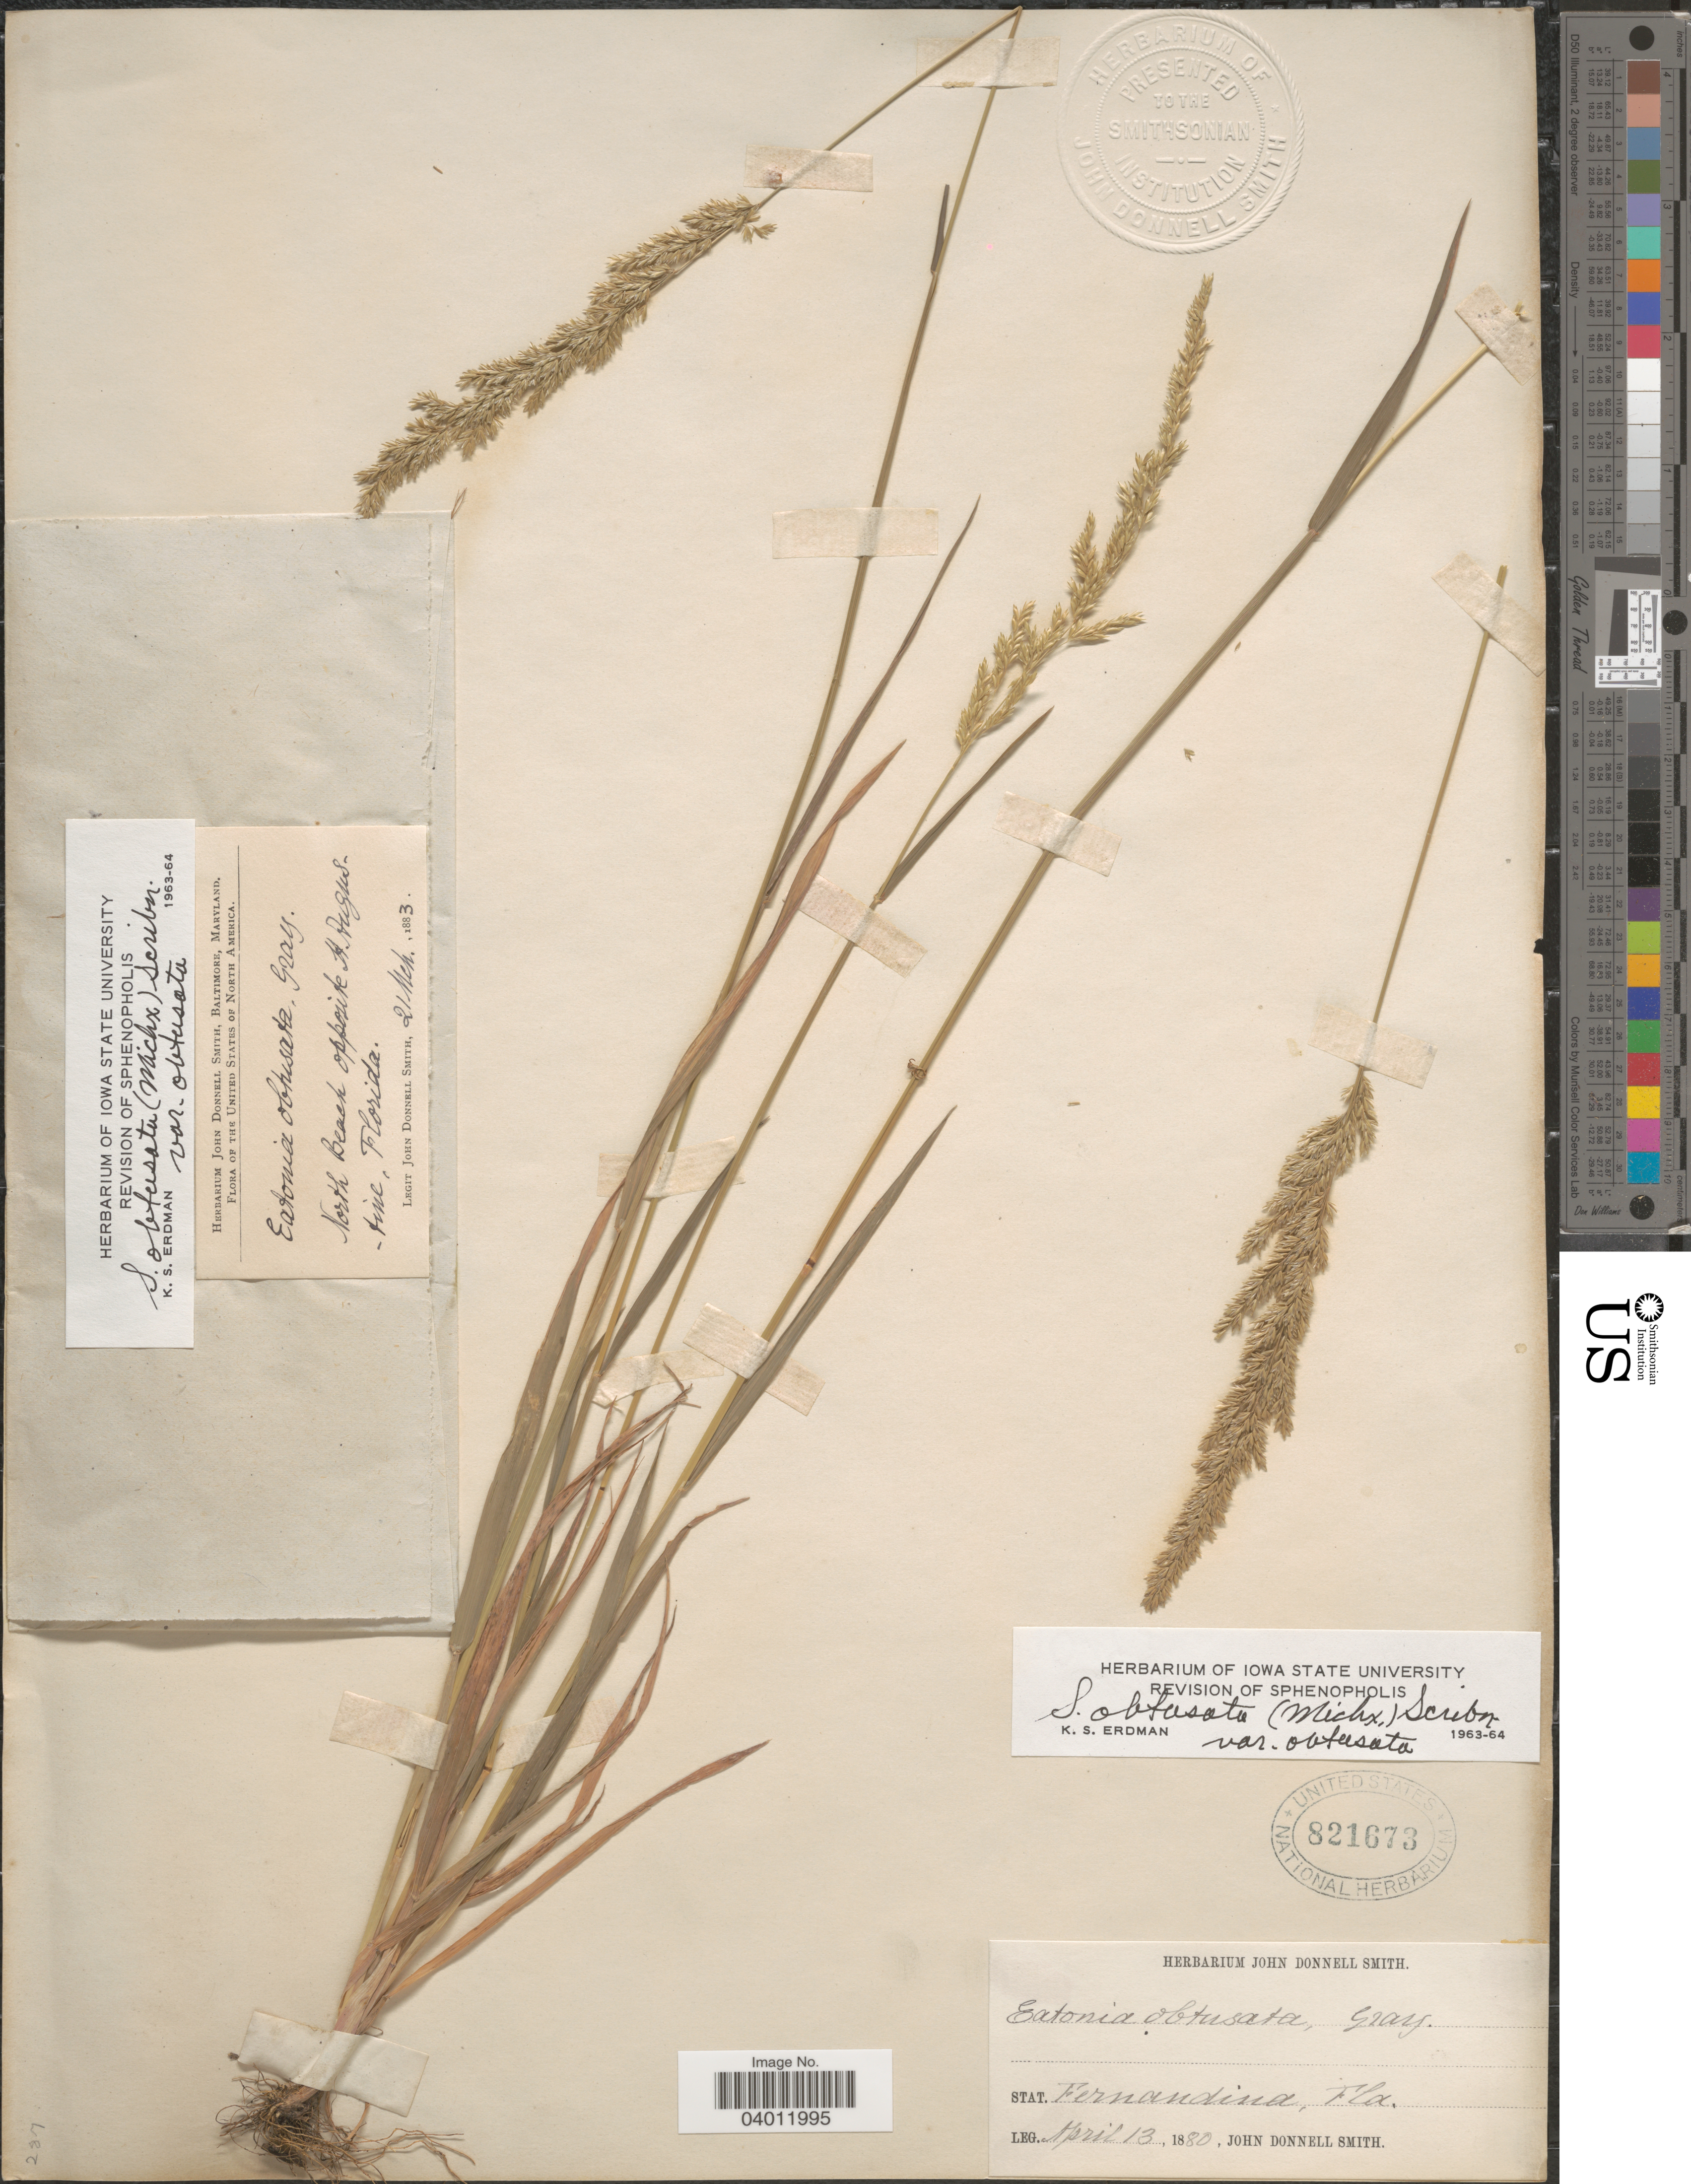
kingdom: Plantae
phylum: Tracheophyta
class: Liliopsida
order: Poales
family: Poaceae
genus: Sphenopholis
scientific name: Sphenopholis obtusata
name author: (Michx.) Scribn.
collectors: J. Donnell Smith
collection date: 1880-04-13/1883-03-21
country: United States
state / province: Florida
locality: Stat. Fernandina. North Beach opposite St. Augustine.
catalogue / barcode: US 821673